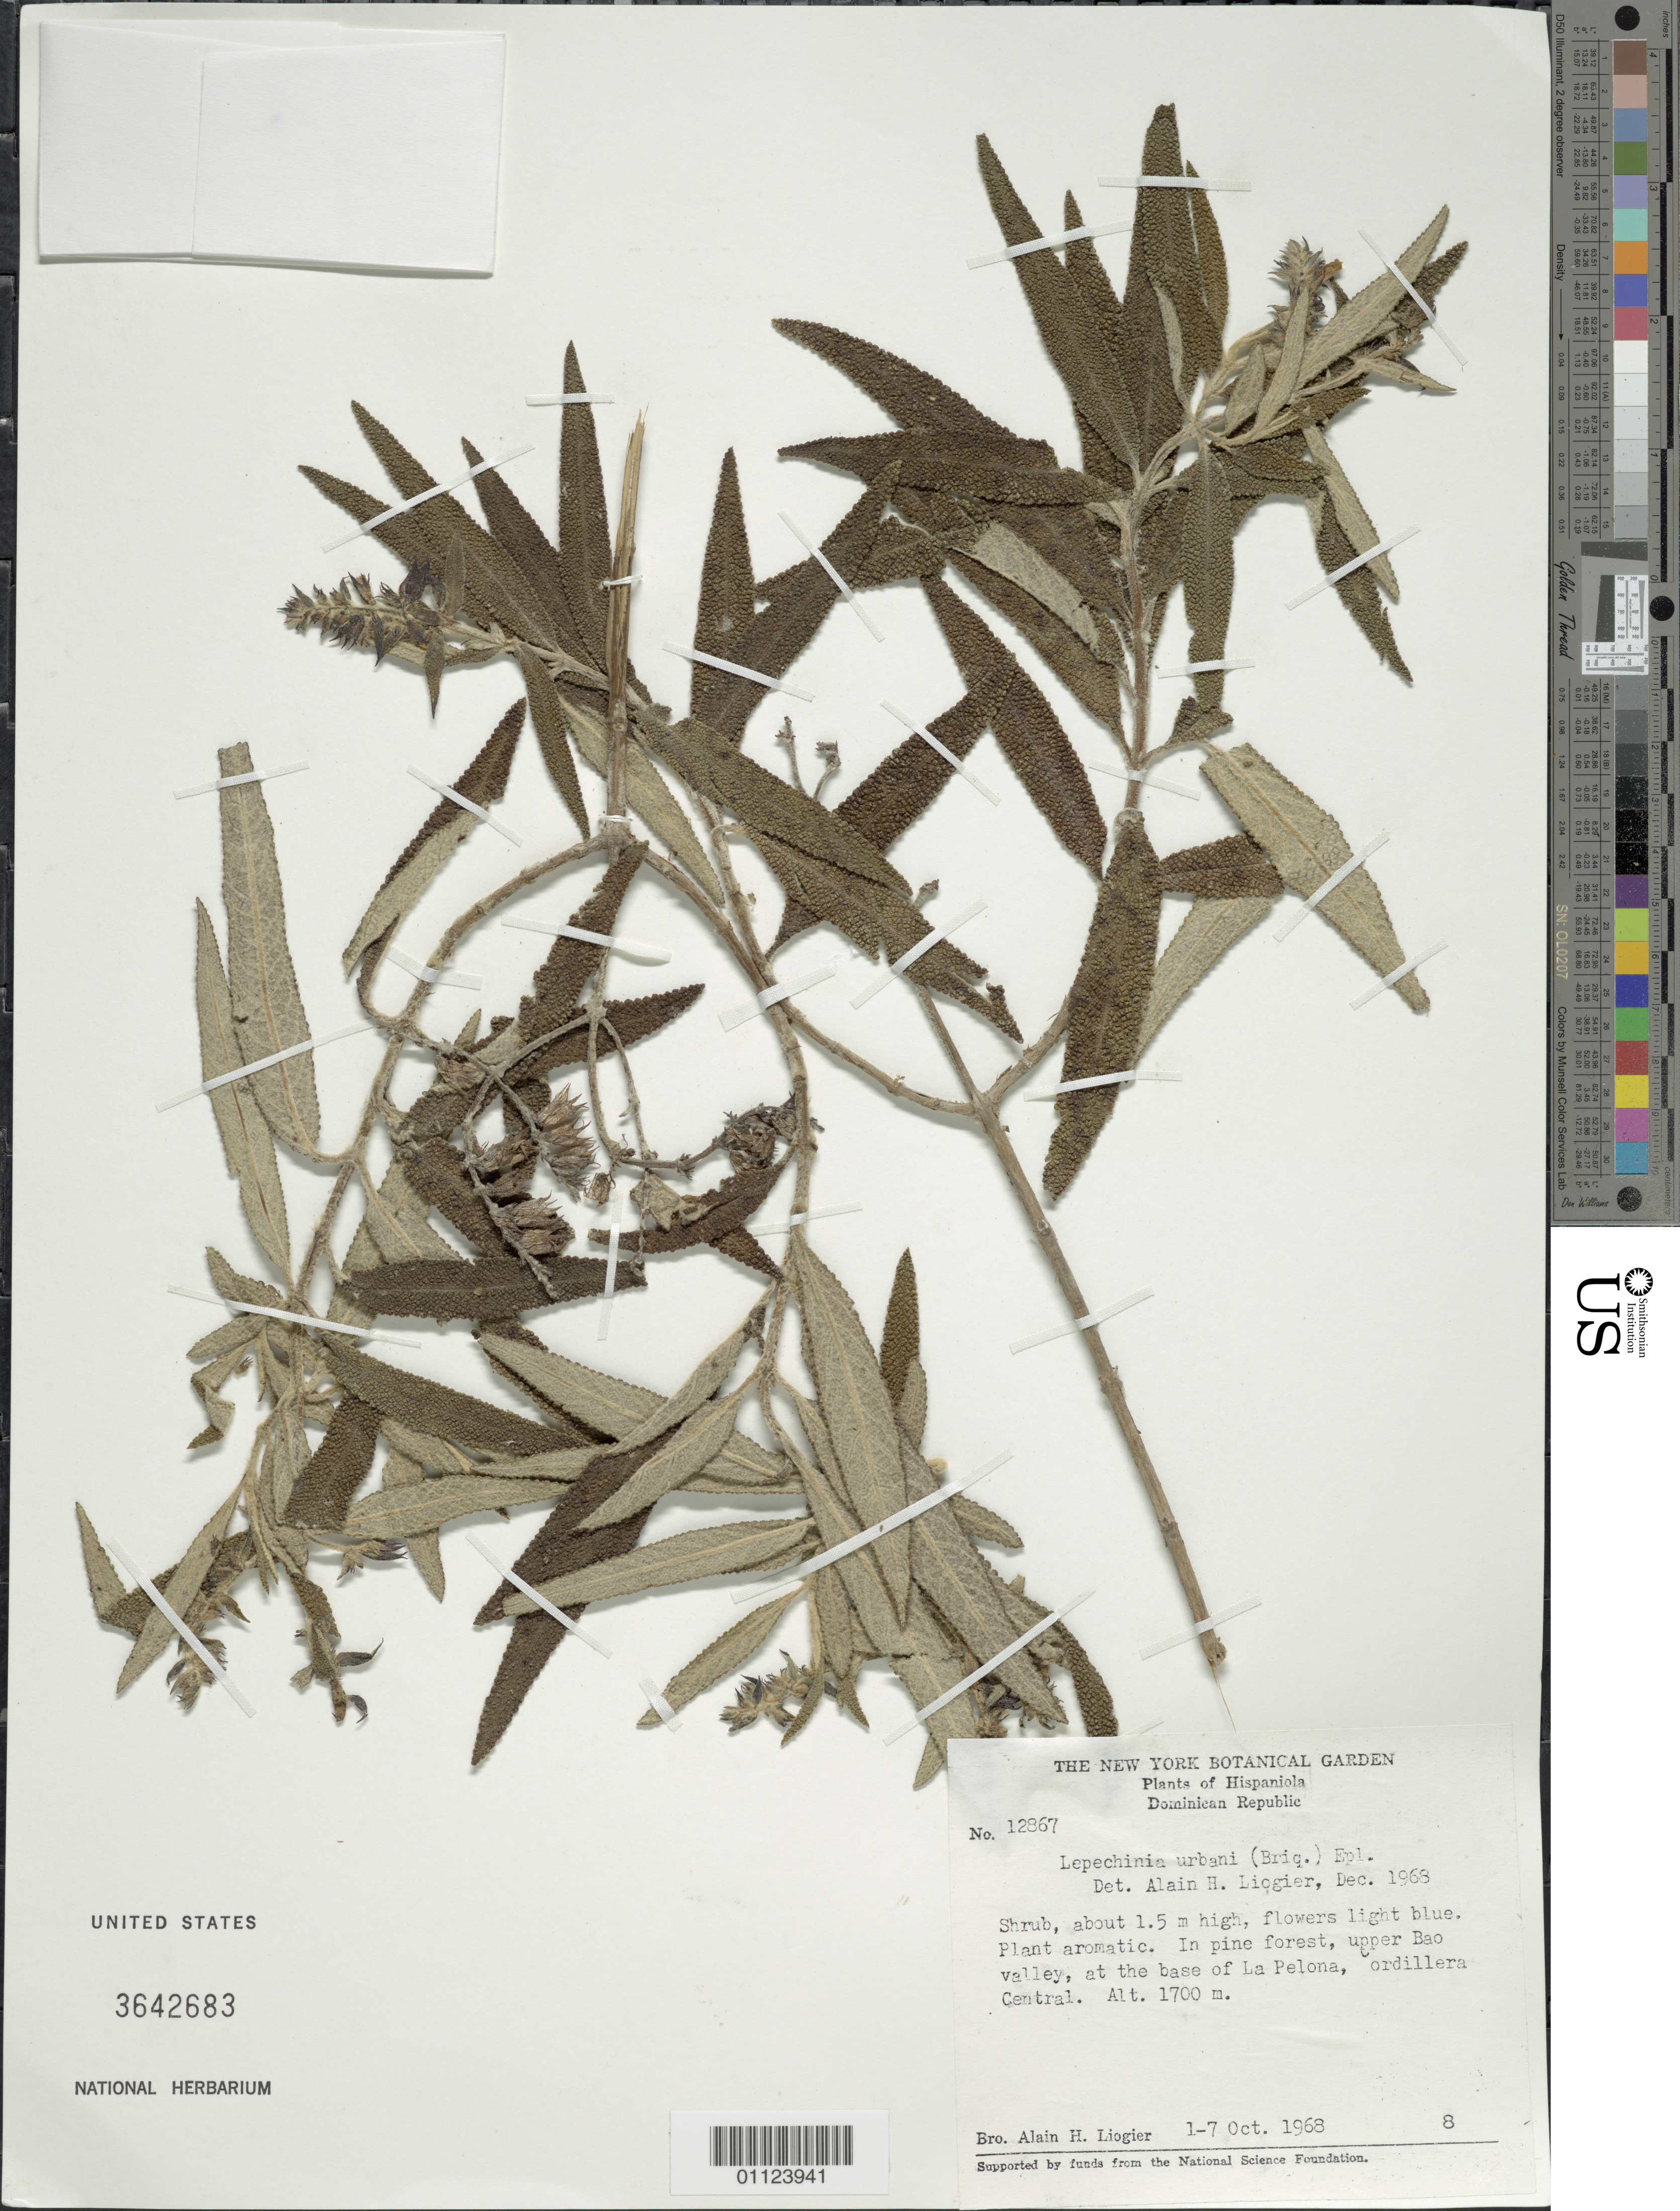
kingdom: Plantae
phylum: Tracheophyta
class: Magnoliopsida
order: Lamiales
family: Lamiaceae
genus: Lepechinia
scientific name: Lepechinia urbanii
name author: (Briq.) Epling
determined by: Liogier, Alain H.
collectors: A. H. Liogier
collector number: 12867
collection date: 1968-10-01/1968-10-07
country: Dominican Republic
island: Hispaniola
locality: Cordillera Central, upper Bao Valley, at the base of La Pelona.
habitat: In pine forest.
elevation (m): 1700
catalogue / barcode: US 3642683